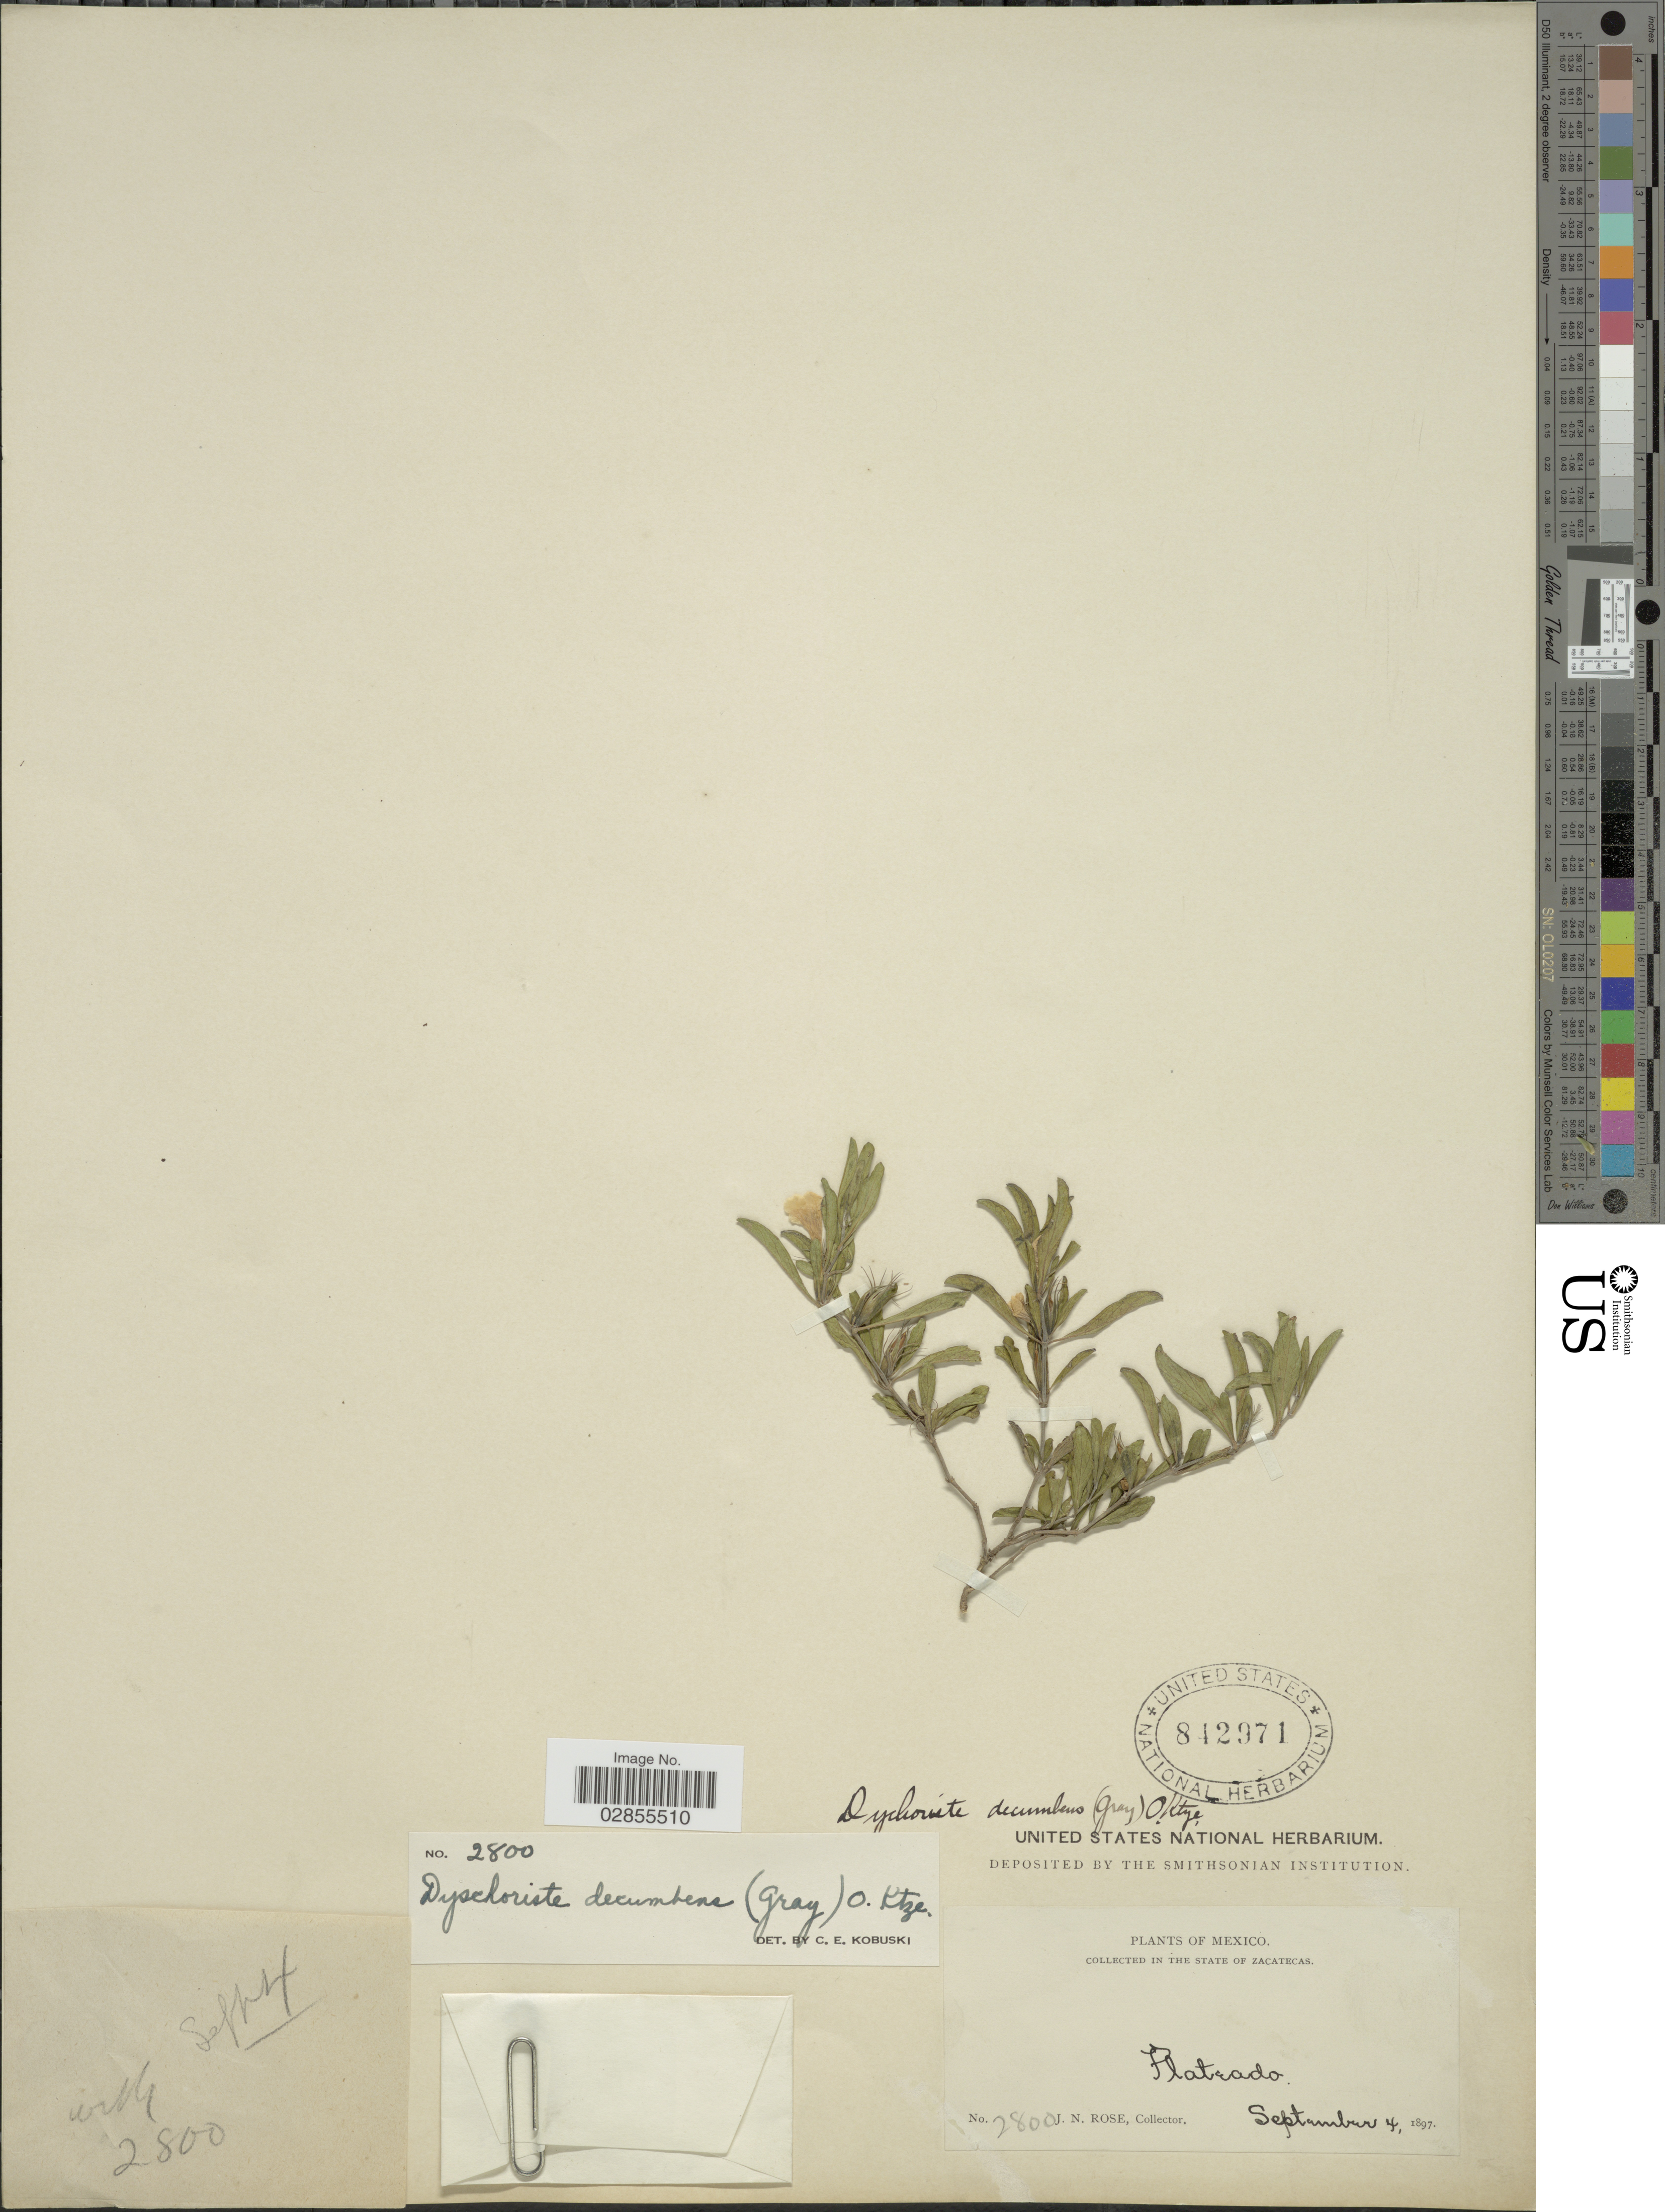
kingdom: Plantae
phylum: Tracheophyta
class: Magnoliopsida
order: Lamiales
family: Acanthaceae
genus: Dyschoriste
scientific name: Dyschoriste schiedeana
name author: (Nees) Kuntze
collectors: J. N. Rose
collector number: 2800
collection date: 1897-09-04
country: Mexico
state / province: Zacatecas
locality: Plateado.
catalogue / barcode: US 842971